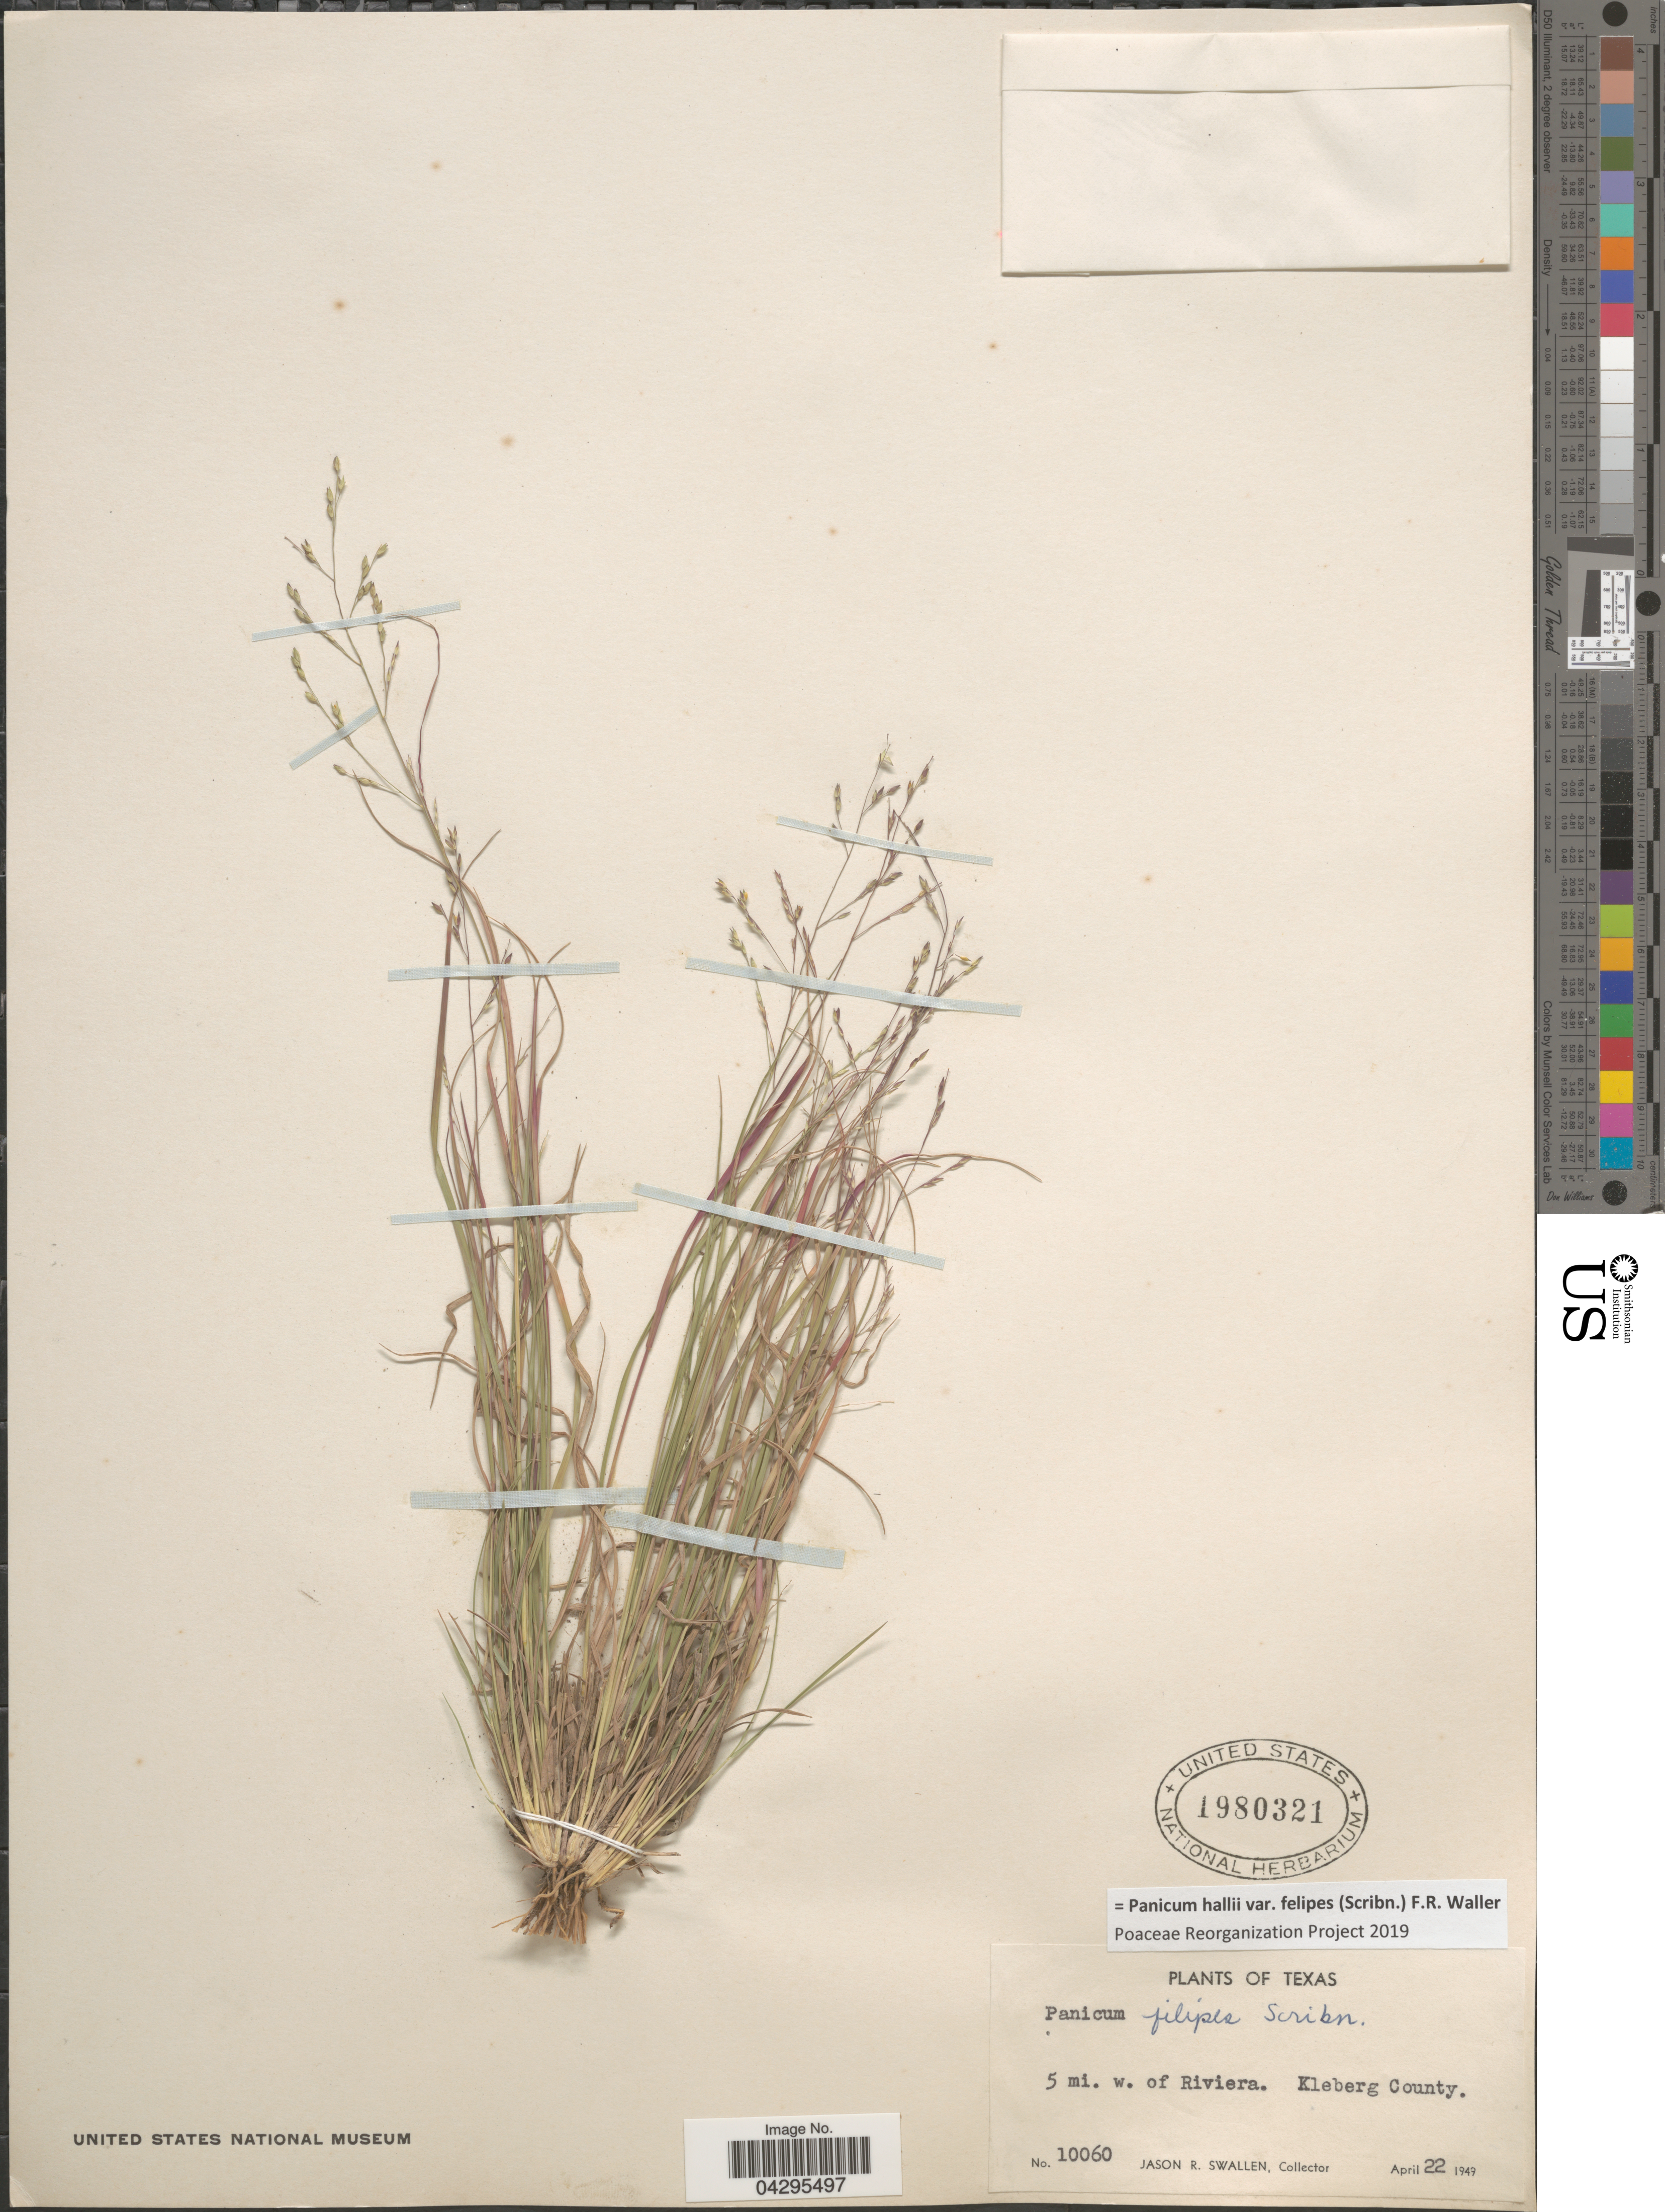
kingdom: Plantae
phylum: Tracheophyta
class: Liliopsida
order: Poales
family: Poaceae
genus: Panicum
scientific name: Panicum hallii var. felipes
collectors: J. R. Swallen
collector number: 10060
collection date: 1949-04-22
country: United States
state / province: Texas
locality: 5 mi. w. of Riviera. Kleberg County.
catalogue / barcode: US 1980321